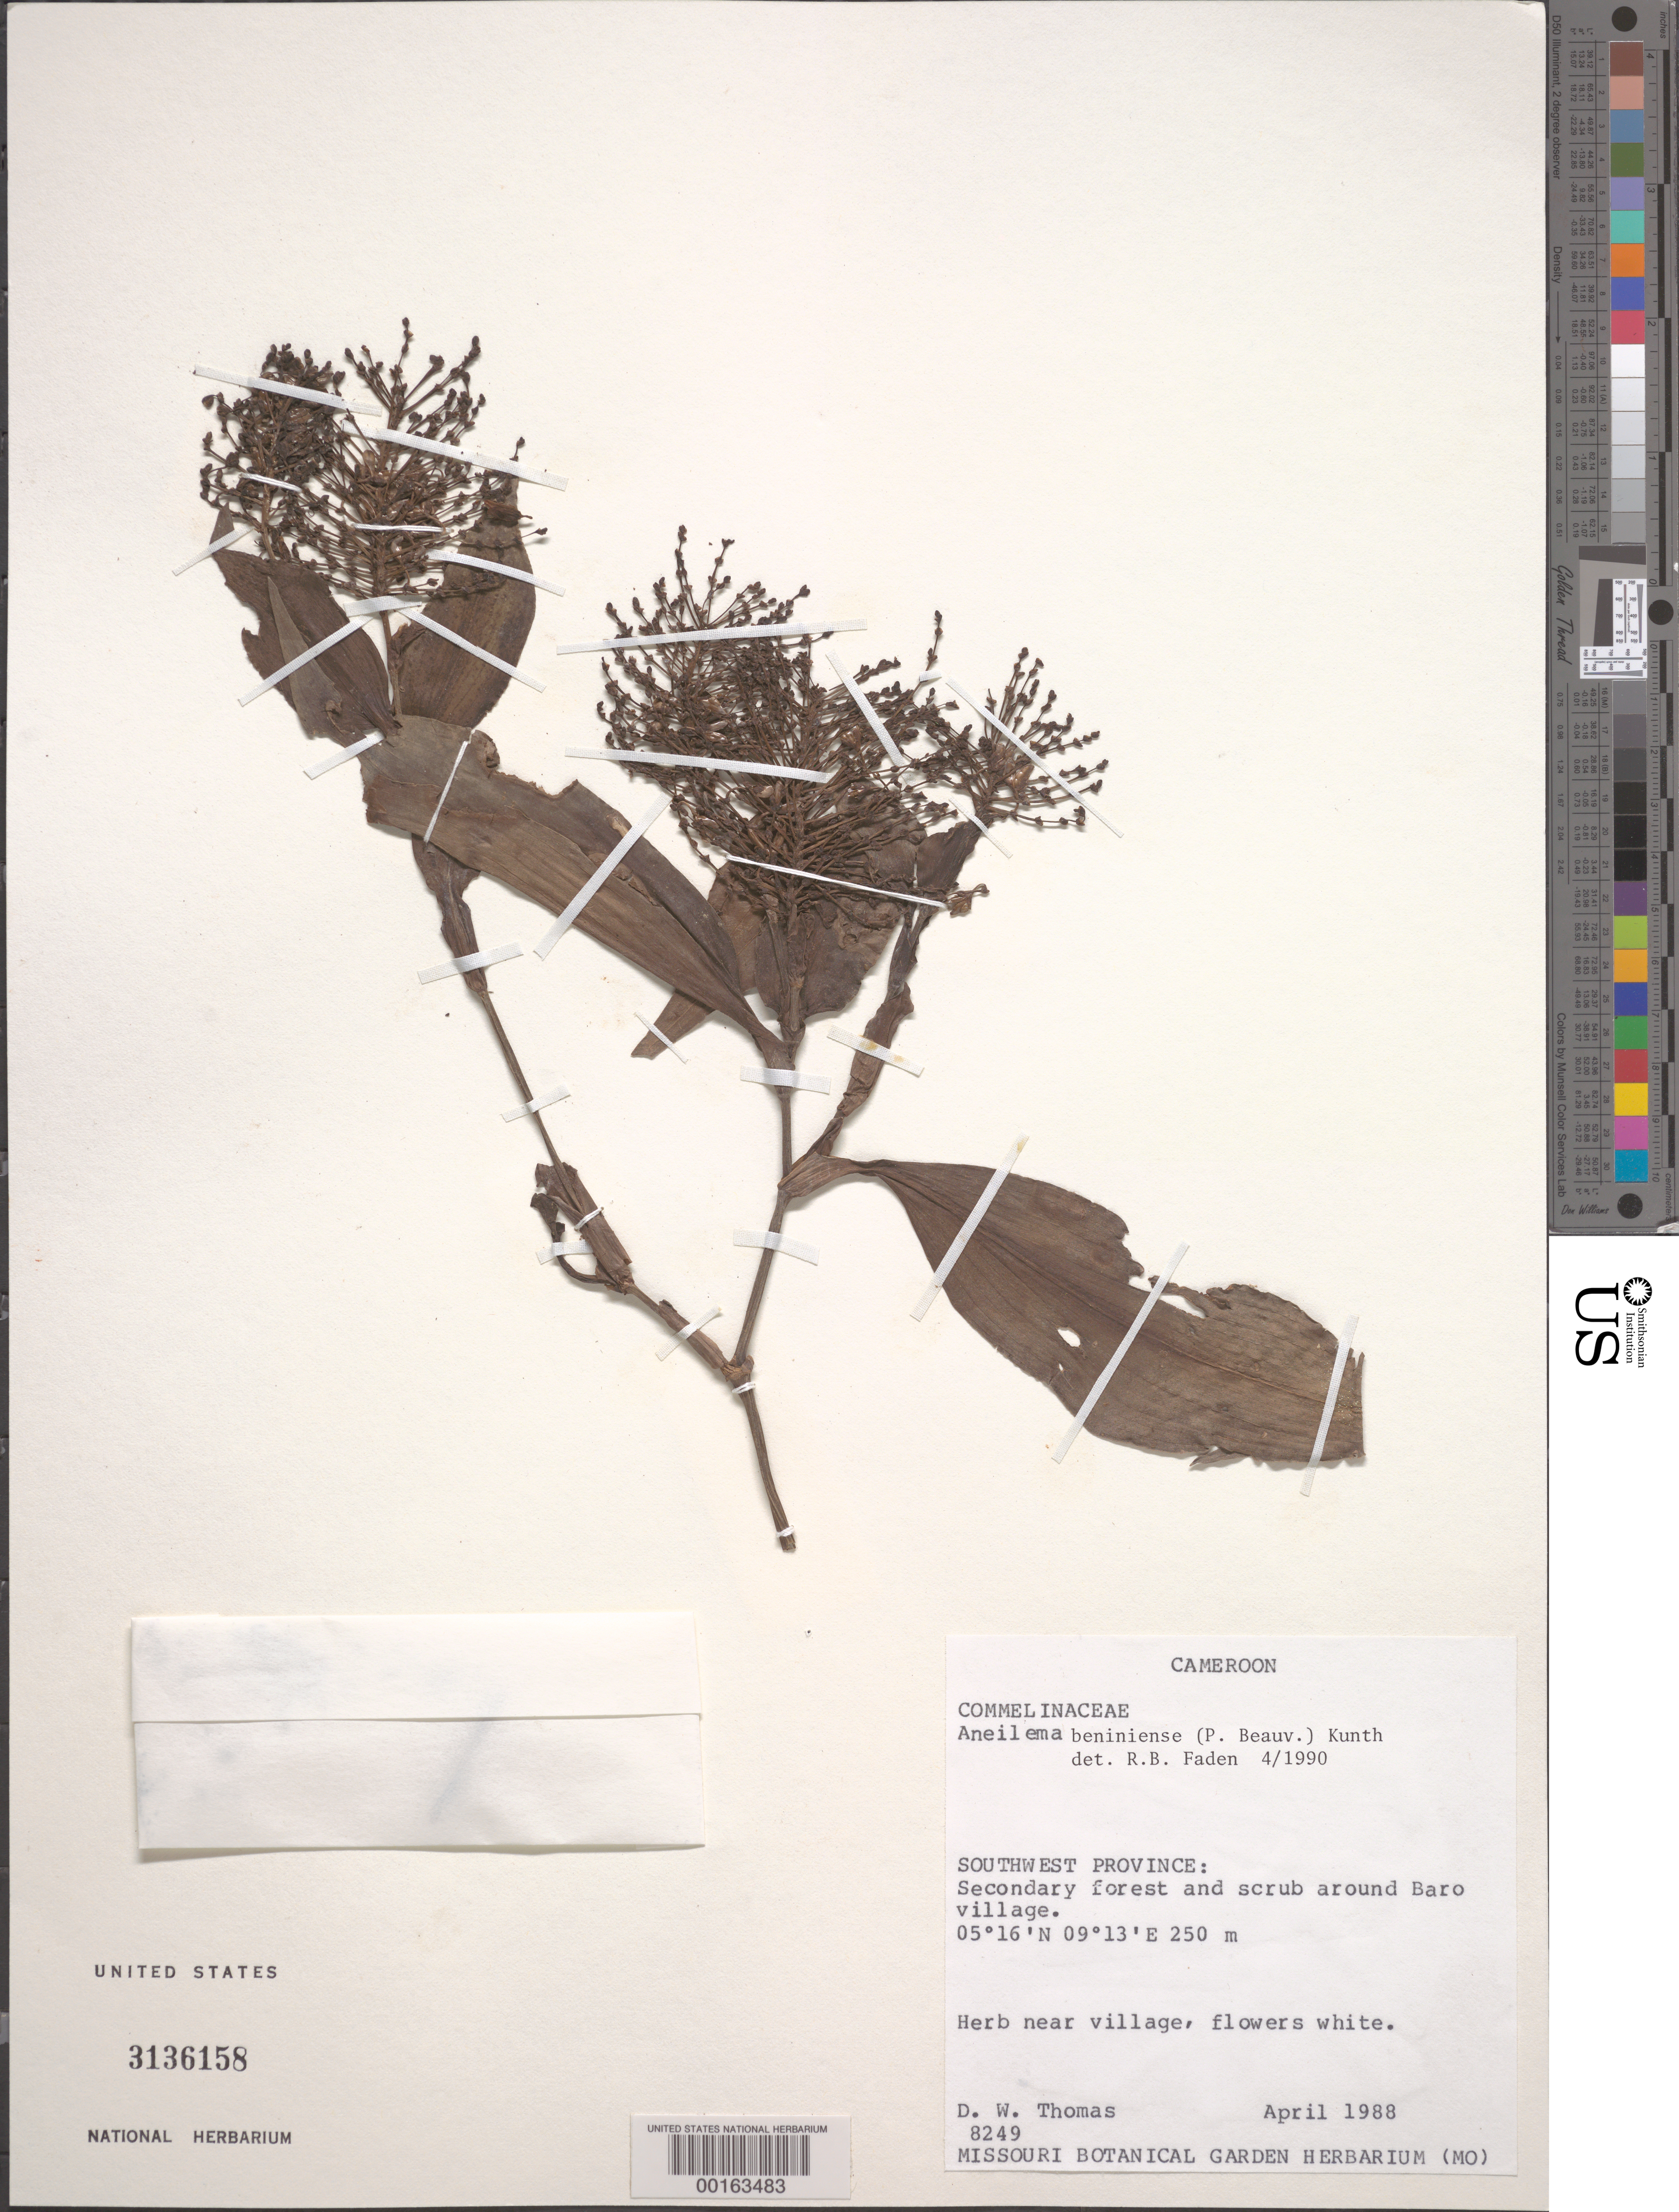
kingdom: Plantae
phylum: Tracheophyta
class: Liliopsida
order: Commelinales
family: Commelinaceae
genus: Aneilema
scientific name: Aneilema beniniense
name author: (P. Beauv.) Kunth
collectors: D. W. Thomas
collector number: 8249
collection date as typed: Apr 1988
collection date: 1988-04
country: Cameroon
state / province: Sud-Ouest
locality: Near baro village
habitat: Secondary forest and scrub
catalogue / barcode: US 3136158